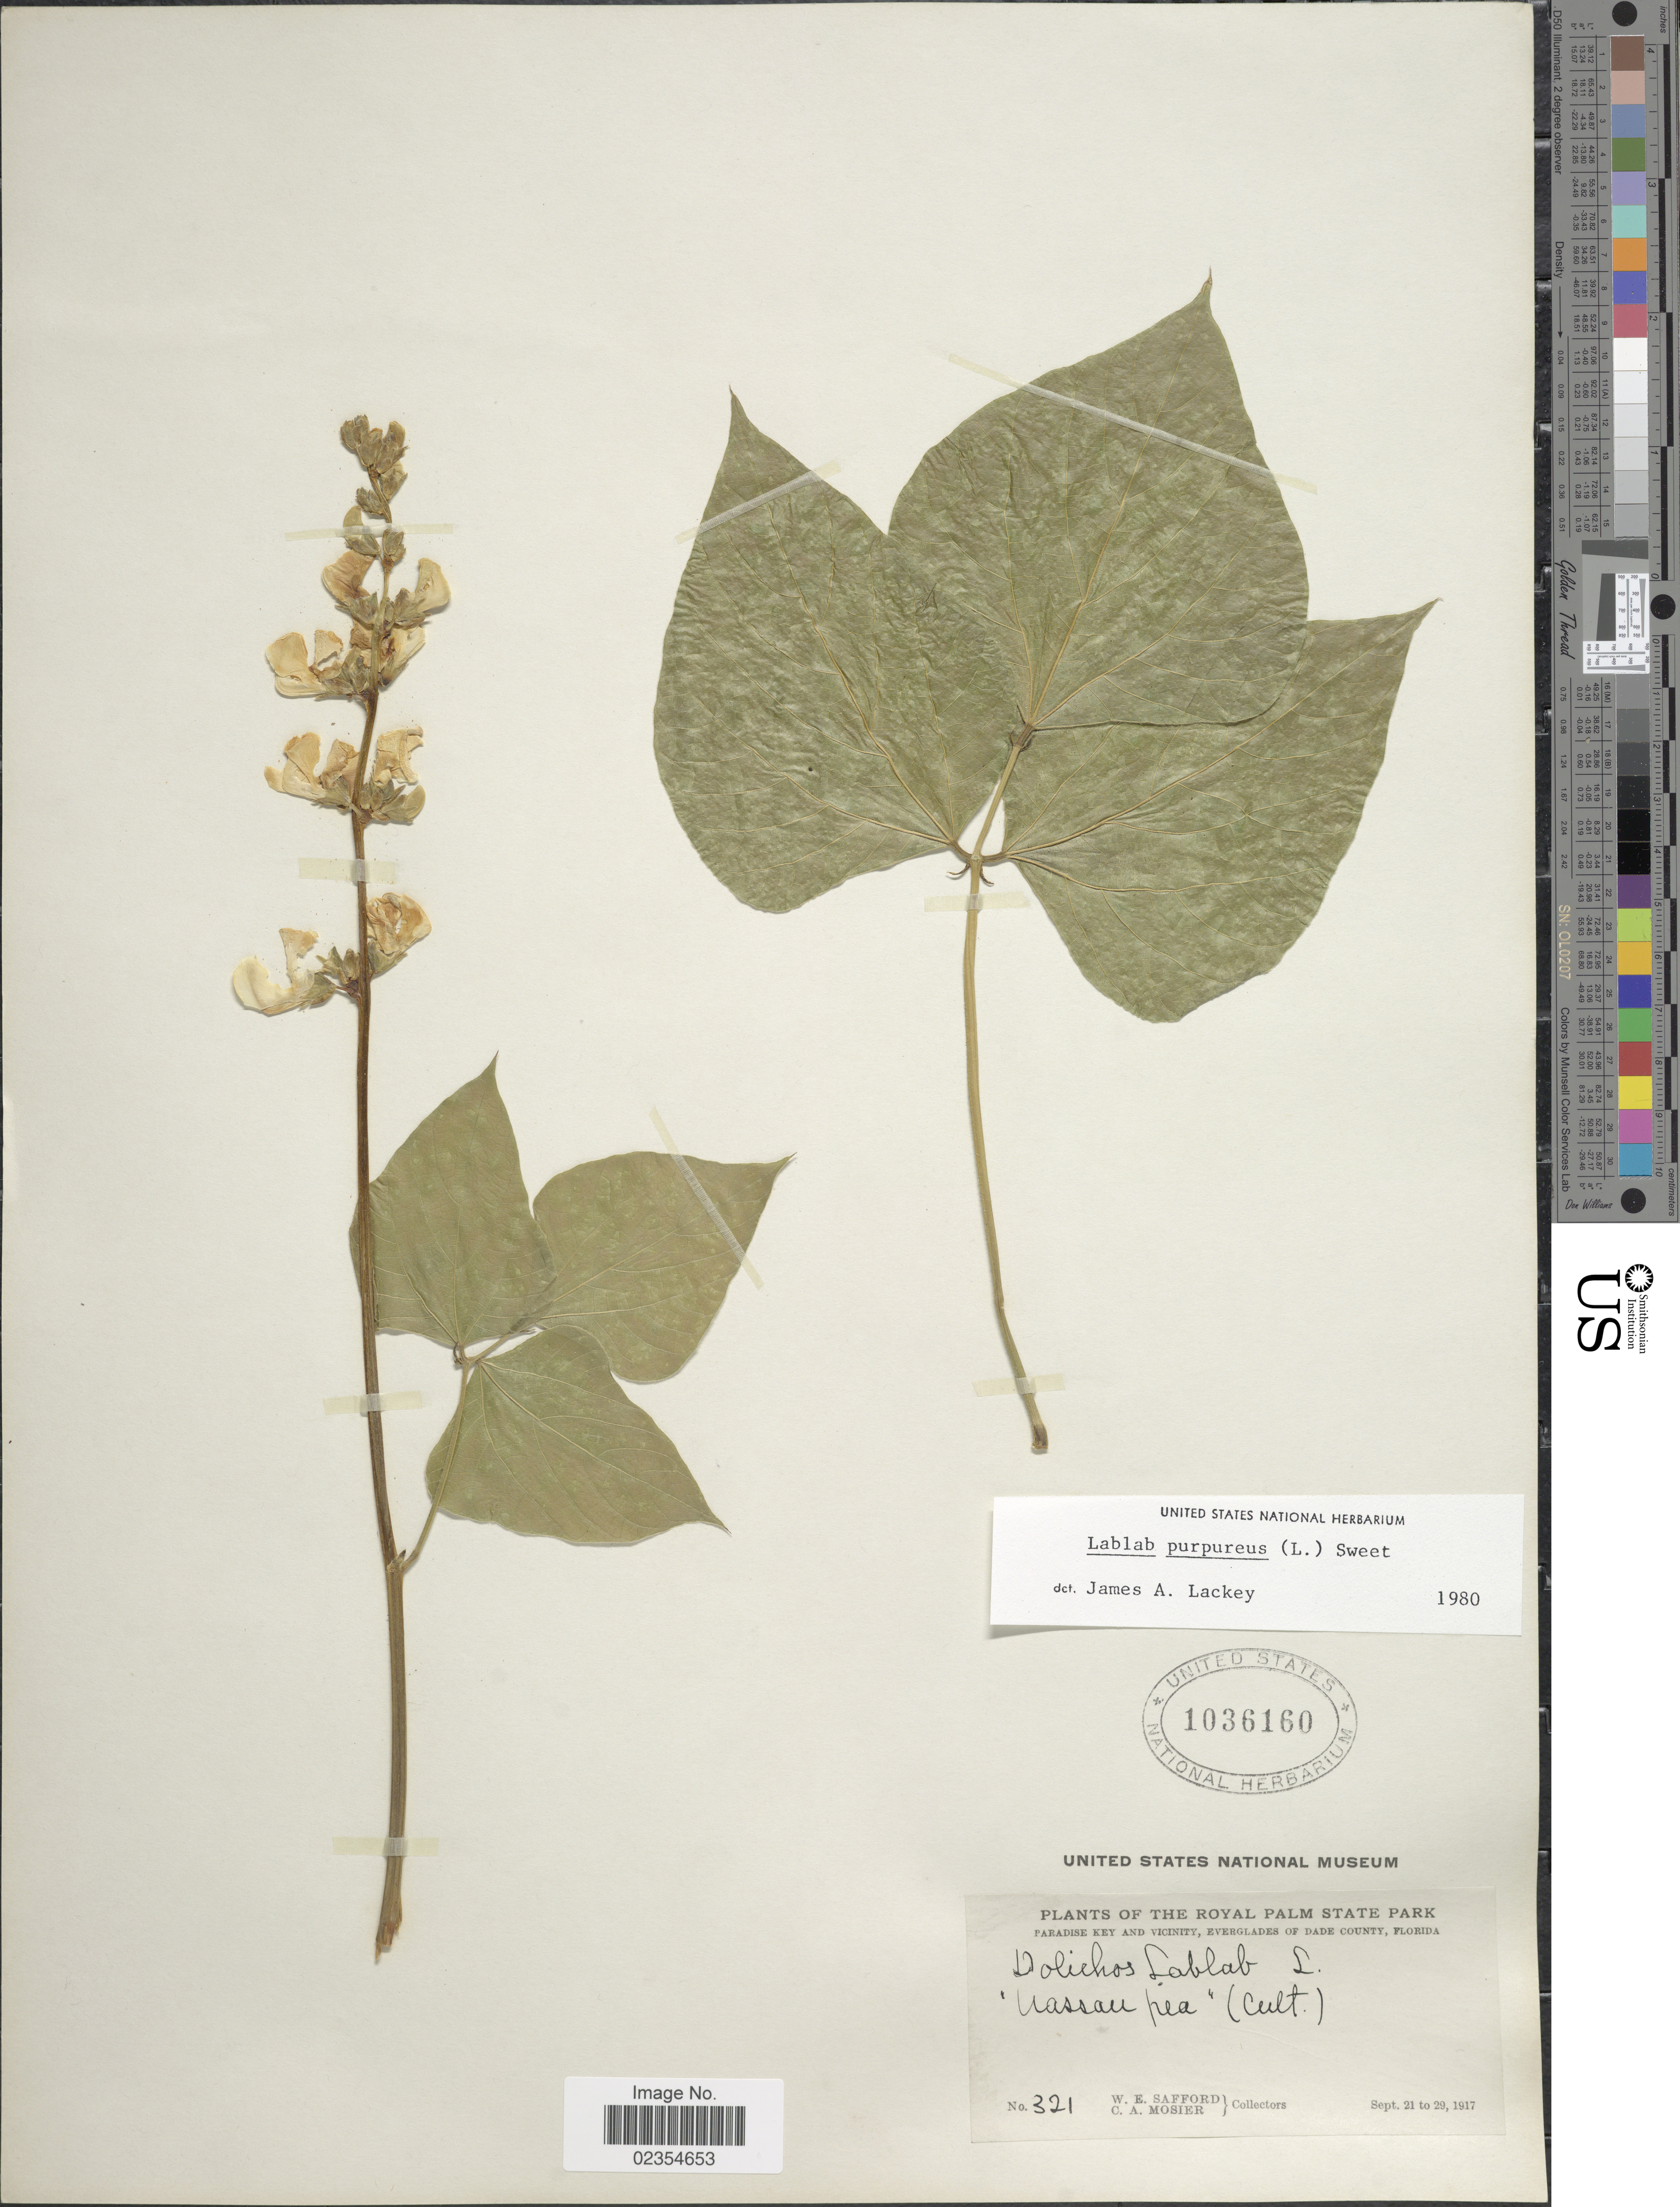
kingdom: Plantae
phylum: Tracheophyta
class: Magnoliopsida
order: Fabales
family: Fabaceae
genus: Lablab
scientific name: Lablab purpureus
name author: (L.) Sweet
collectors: W. E. Safford & C. A. Mosier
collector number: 321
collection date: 1917-09-21/1917-09-29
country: United States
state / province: Florida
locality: The Royal Palm State Park Paradise Key and vicinity, Everglades of Dade County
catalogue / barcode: US 1036160